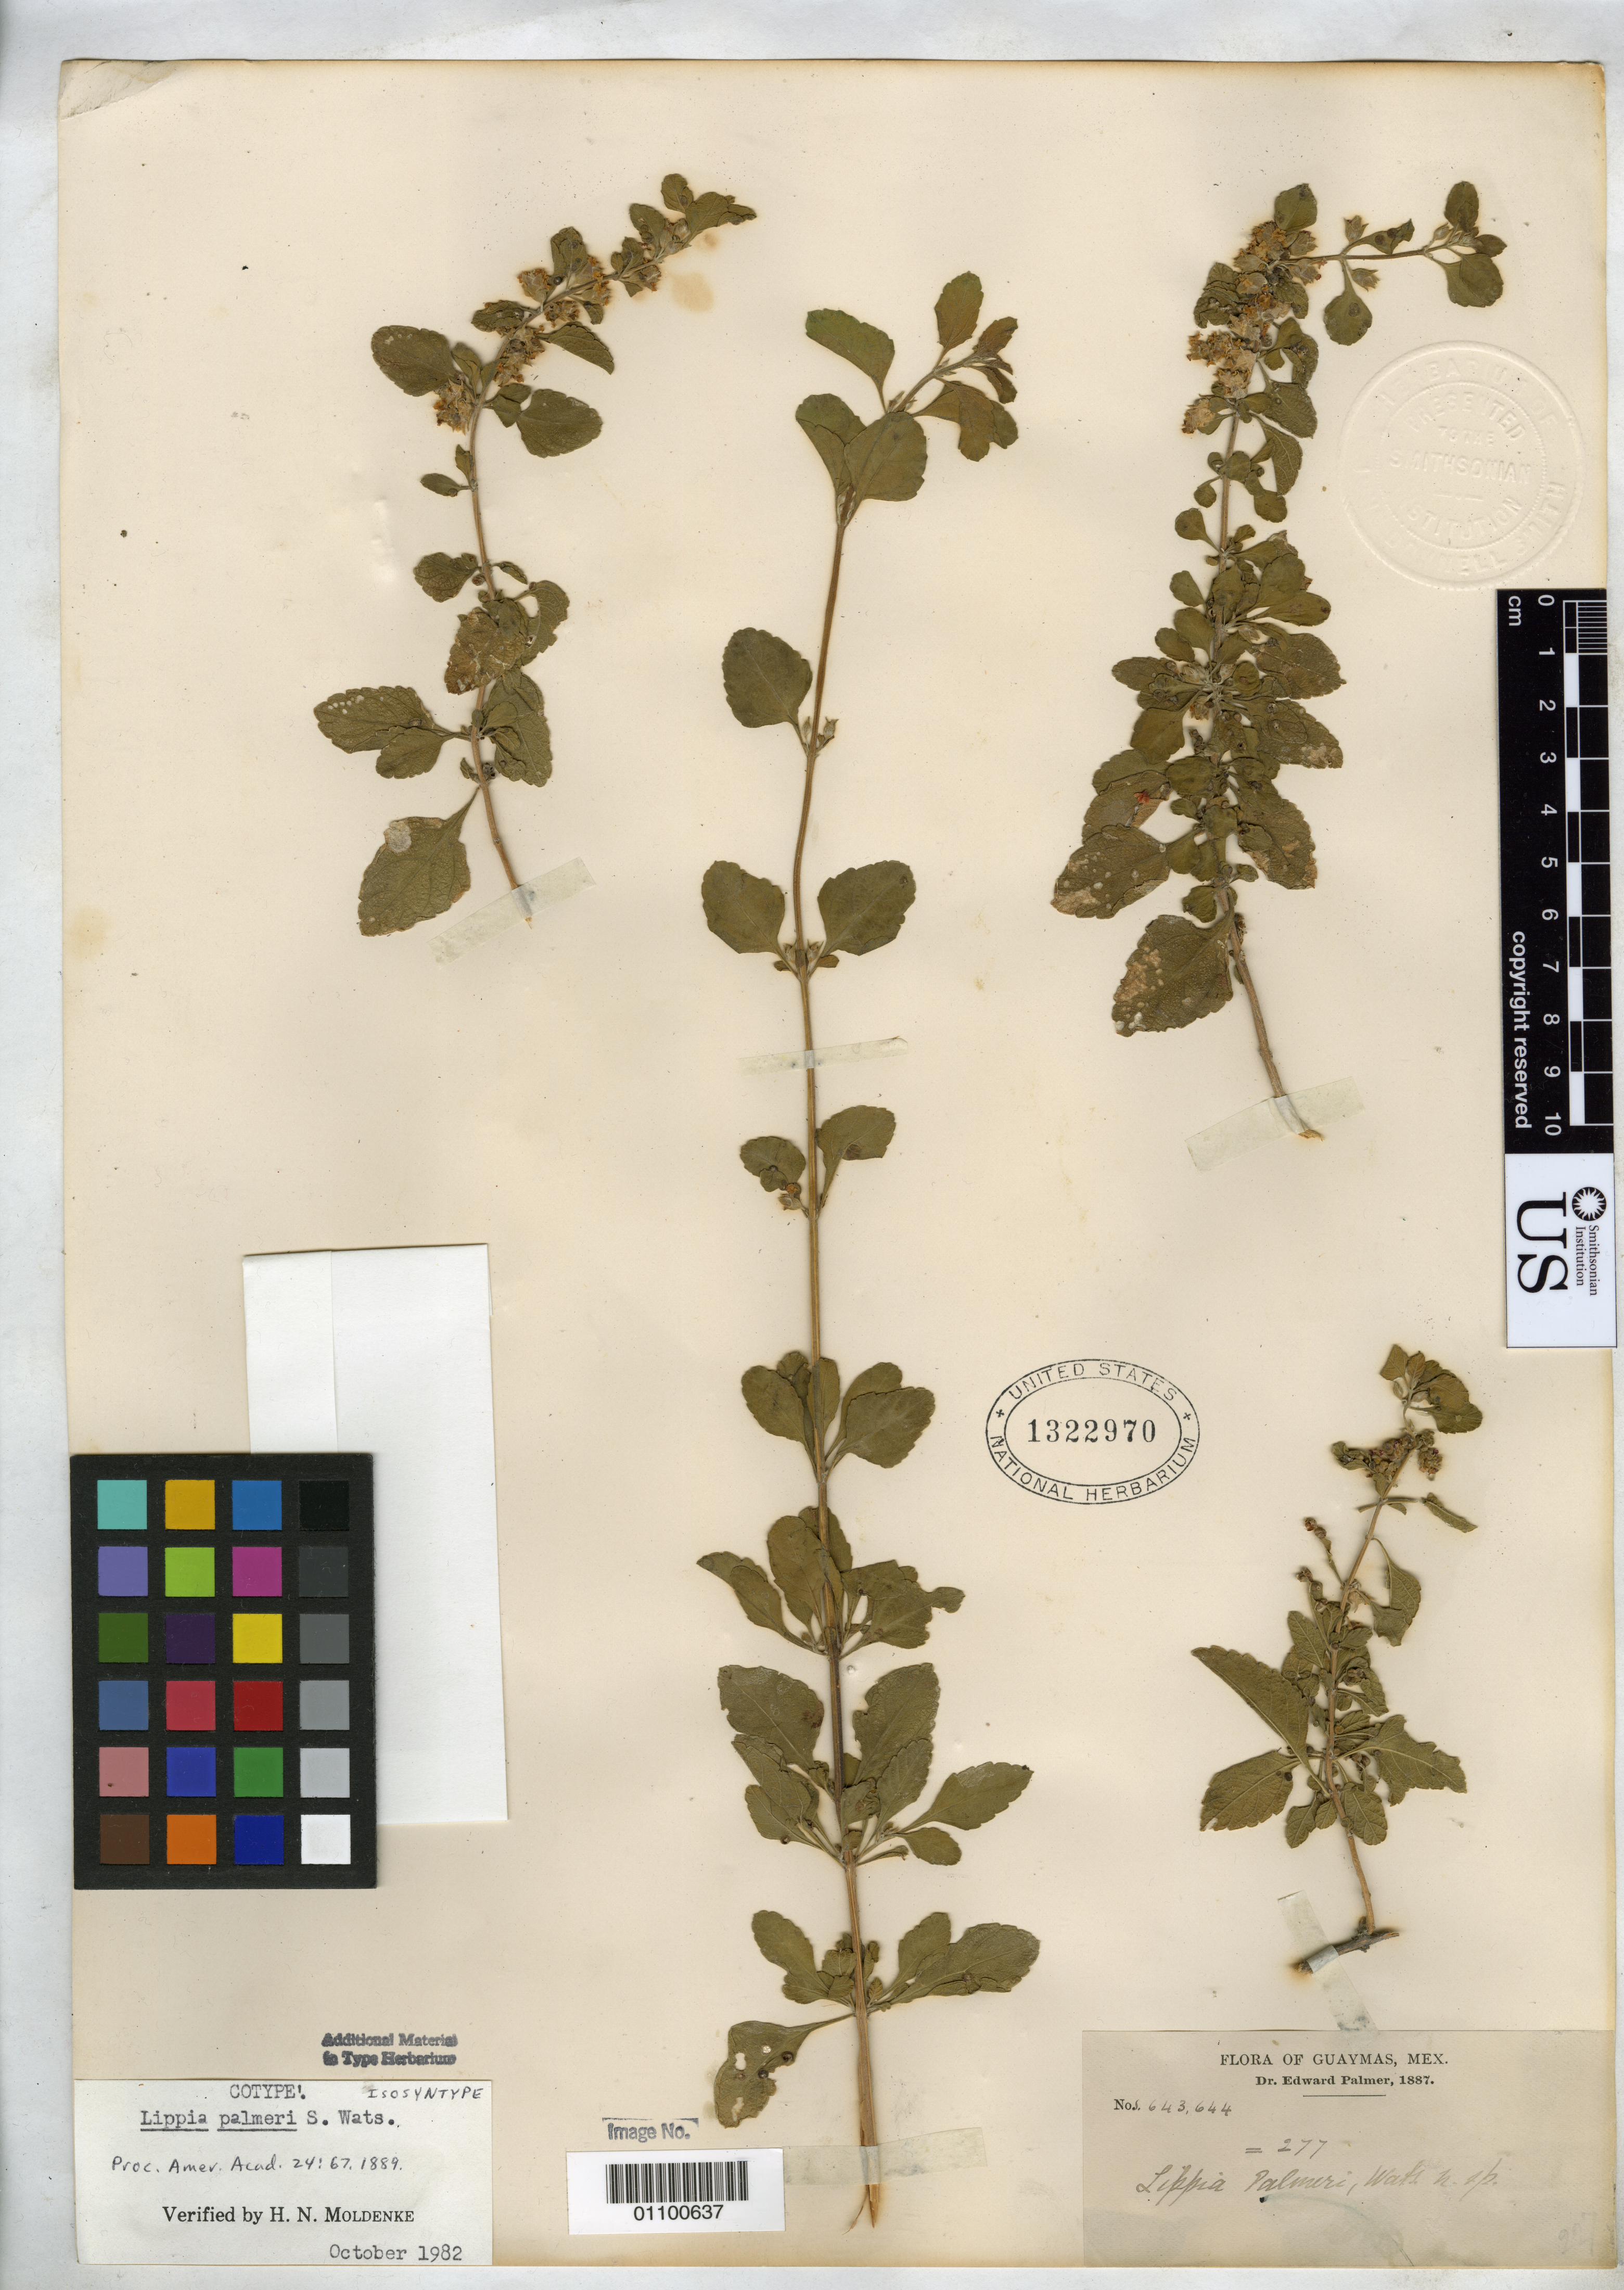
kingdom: Plantae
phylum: Tracheophyta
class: Magnoliopsida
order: Lamiales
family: Verbenaceae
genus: Lippia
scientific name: Lippia palmeri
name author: S. Watson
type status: Syntype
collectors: E. Palmer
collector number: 277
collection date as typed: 1887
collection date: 1887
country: Mexico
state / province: Sonora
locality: Guayamas.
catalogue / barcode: US 1322970